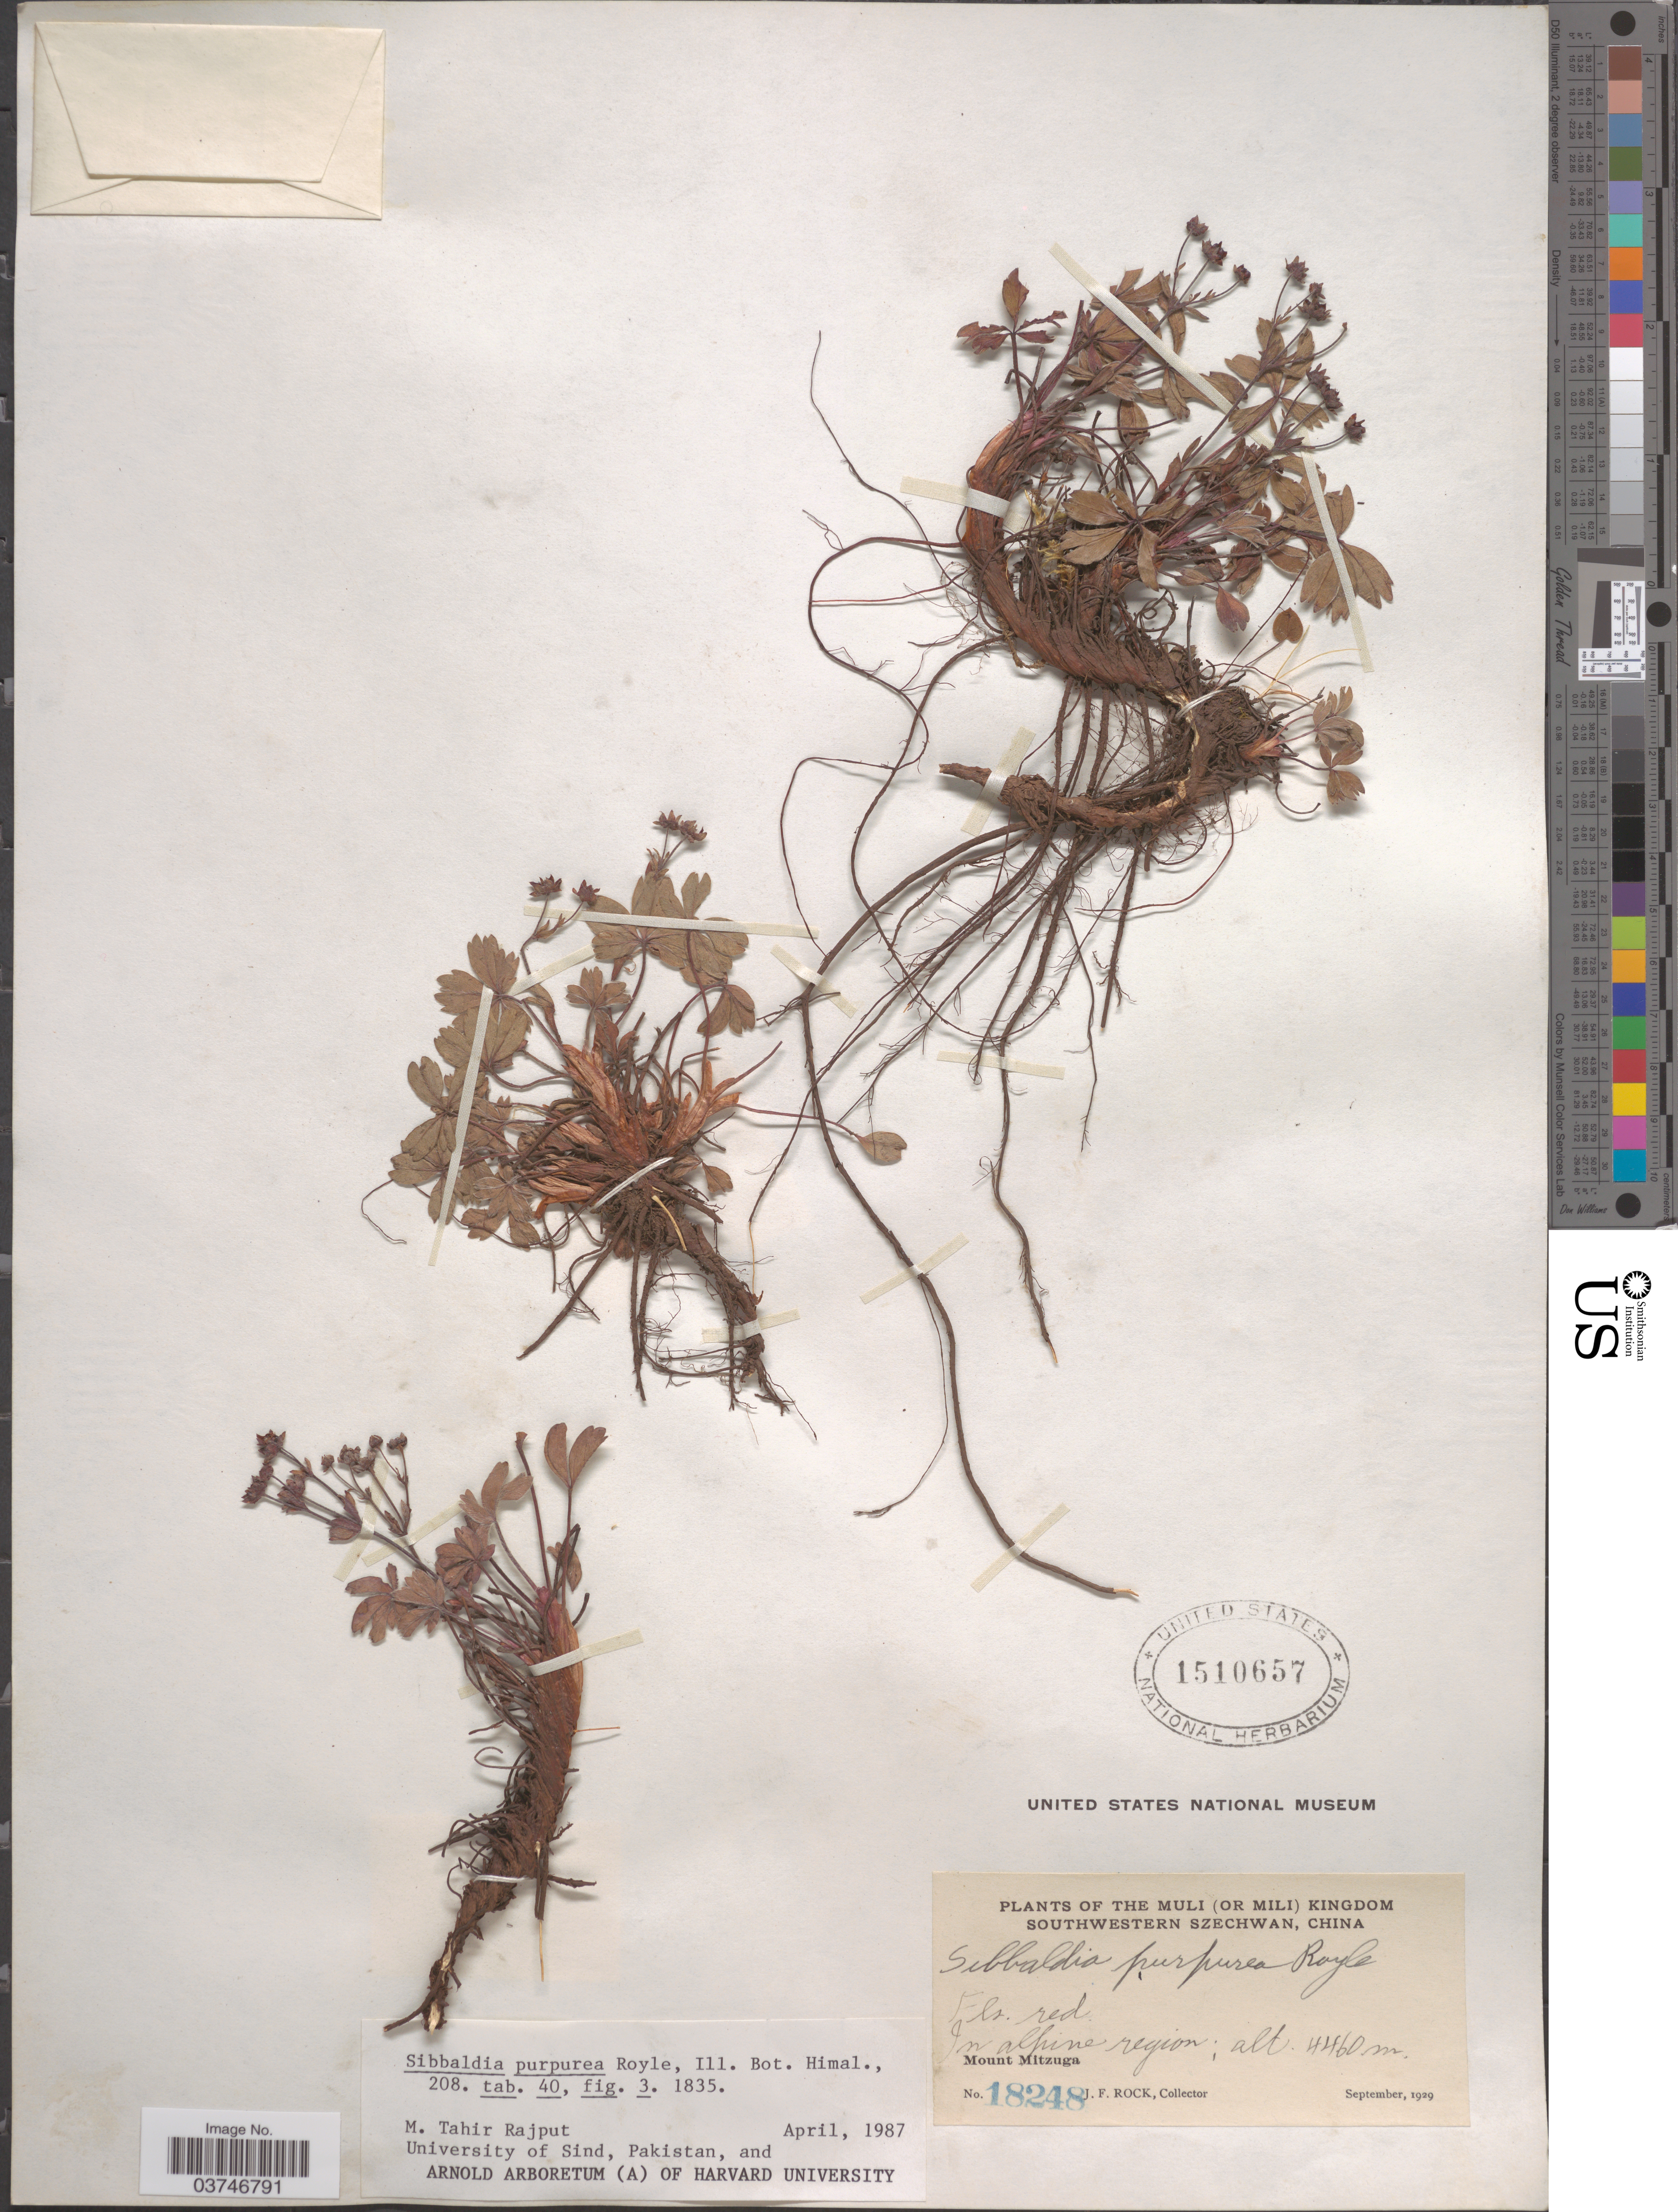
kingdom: Plantae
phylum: Tracheophyta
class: Magnoliopsida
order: Rosales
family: Rosaceae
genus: Sibbaldia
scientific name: Sibbaldia purpurea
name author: Royle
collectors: J. Rock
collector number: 18248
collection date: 1929-09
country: China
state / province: Sichuan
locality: The Muli (or Mili) Kingdom. Southwestern Szechwan. Mount Mitzuga.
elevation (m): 4460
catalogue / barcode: US 1510657